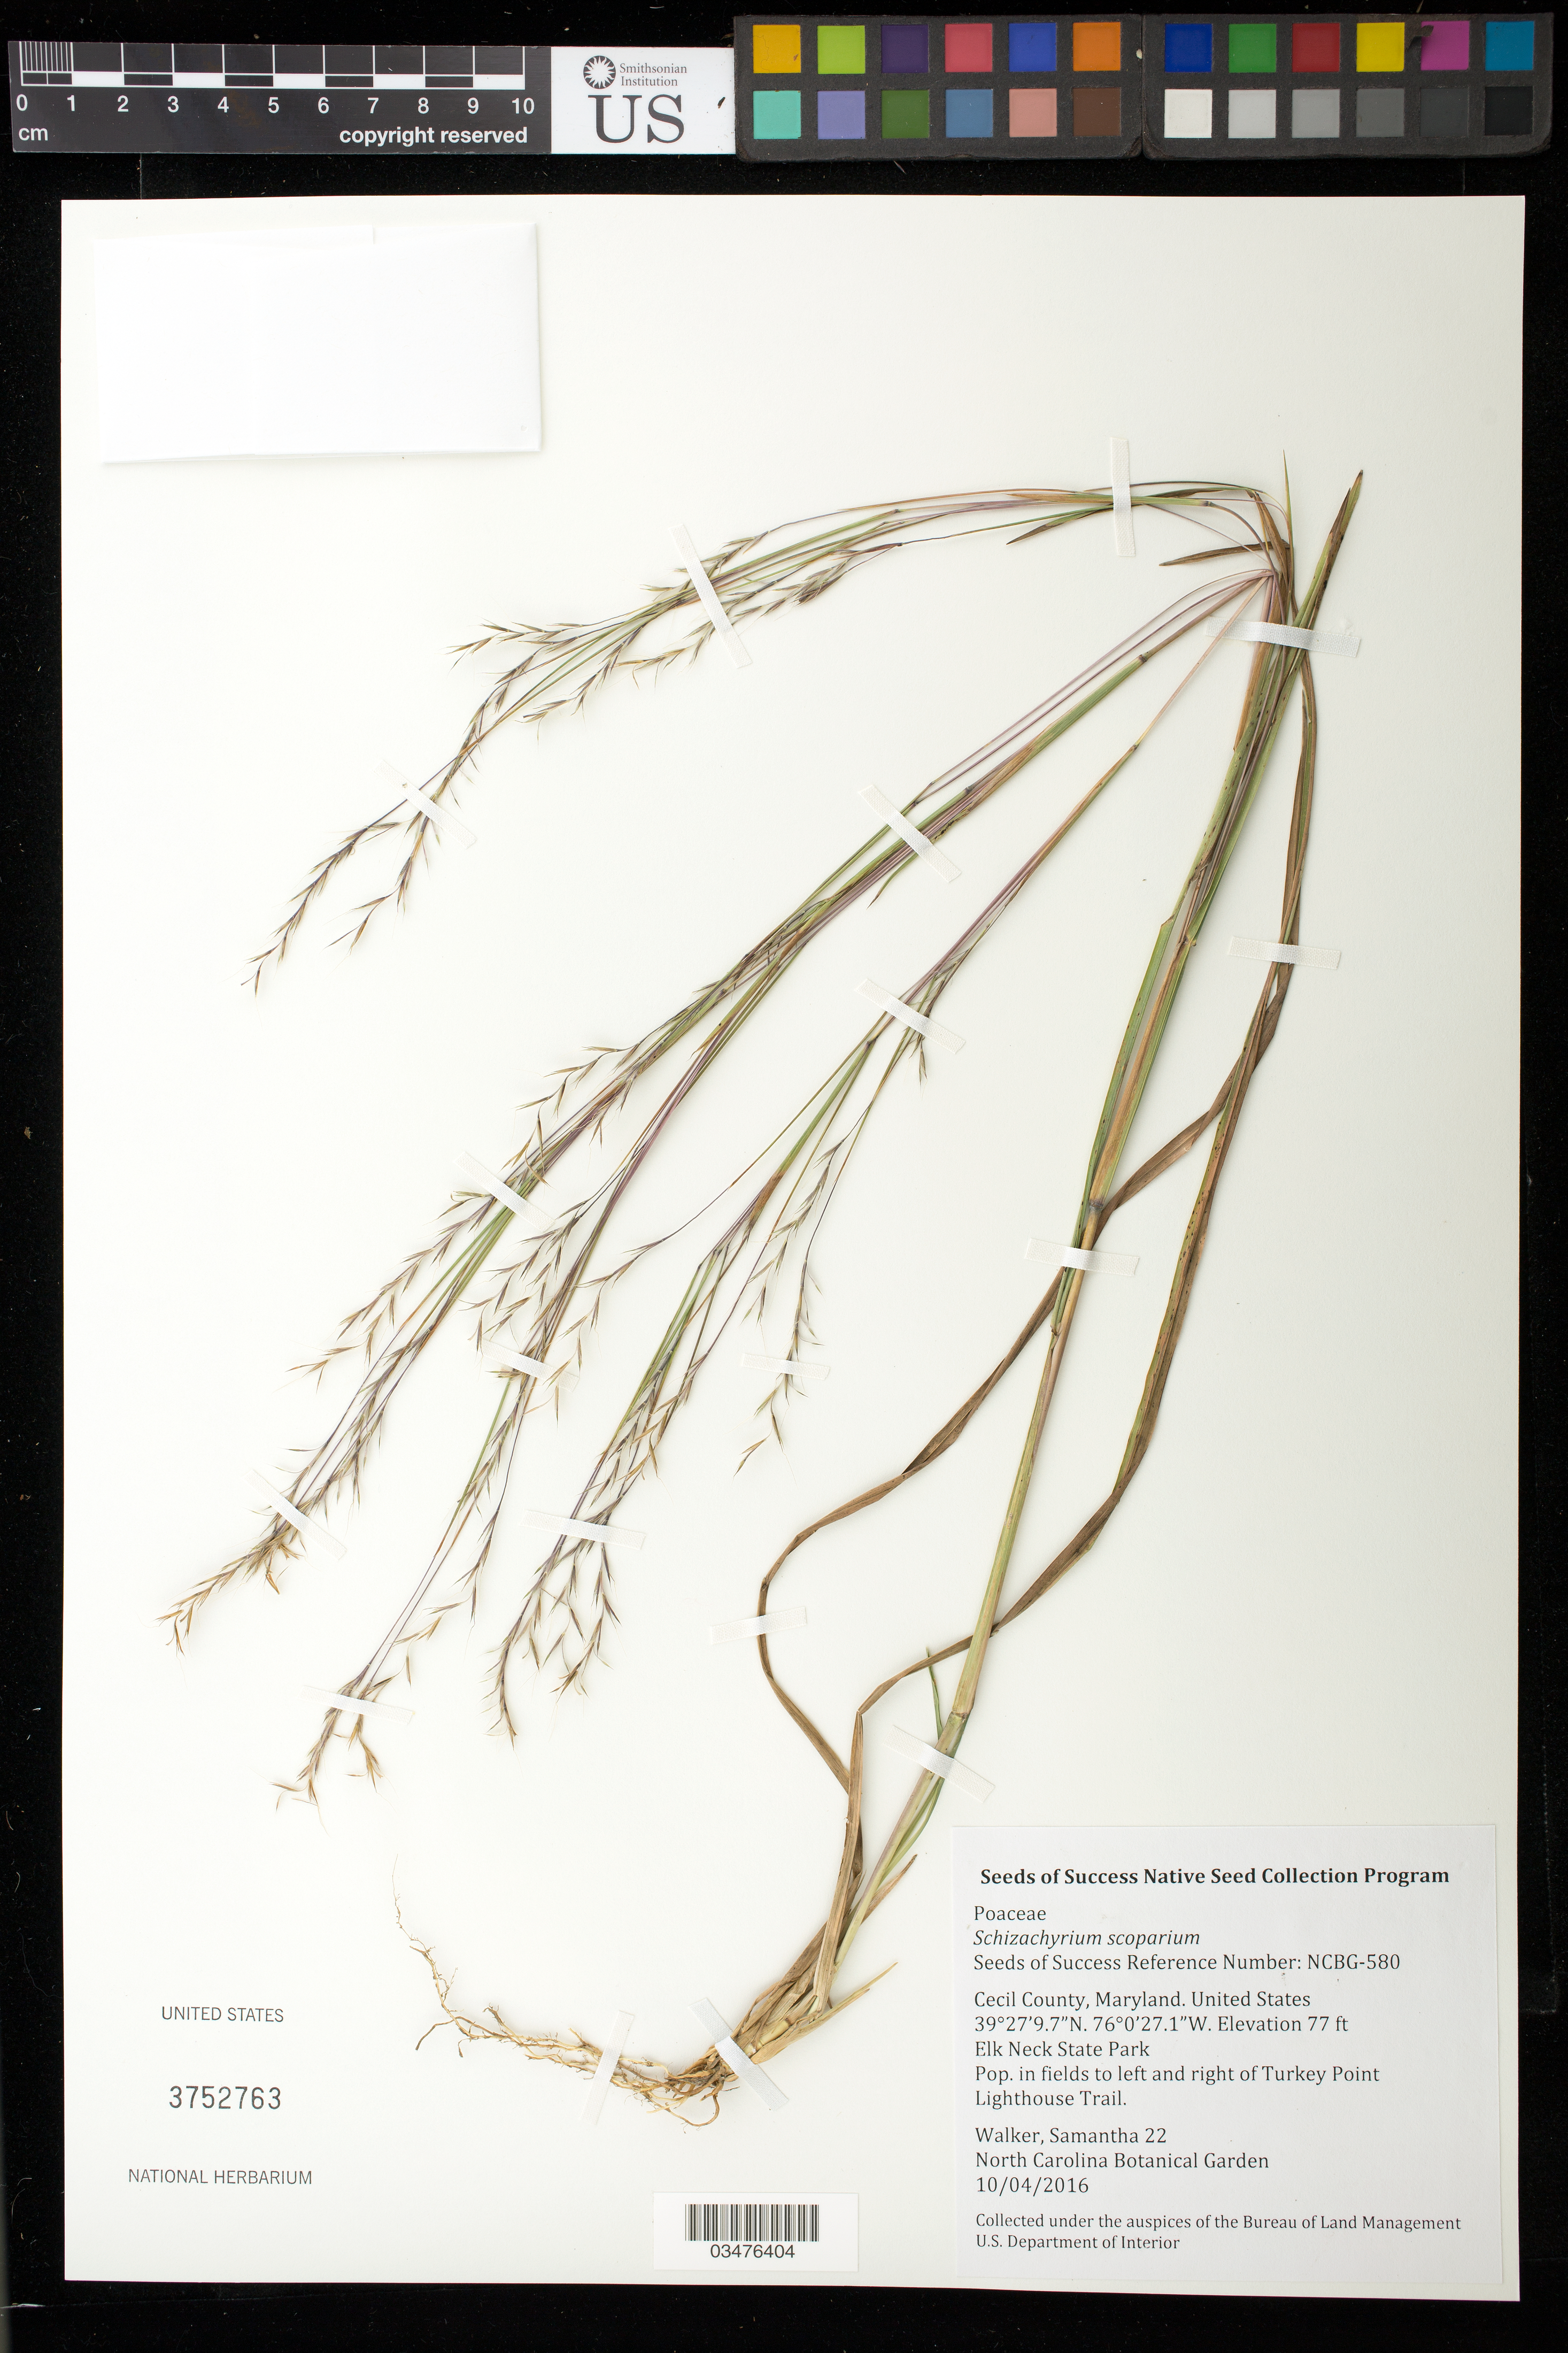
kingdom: Plantae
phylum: Tracheophyta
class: Liliopsida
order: Poales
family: Poaceae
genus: Schizachyrium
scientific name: Schizachyrium scoparium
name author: (Michx.) Nash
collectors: S. Walker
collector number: NCBG-580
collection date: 2016-10-04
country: United States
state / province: Maryland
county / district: Cecil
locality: Elk Neck State Park, Fields at Turkey Point Lighthouse Trail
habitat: Serpentine Little Bluestem-Prairie Dropseed Grassland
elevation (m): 23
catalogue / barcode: US 3752763